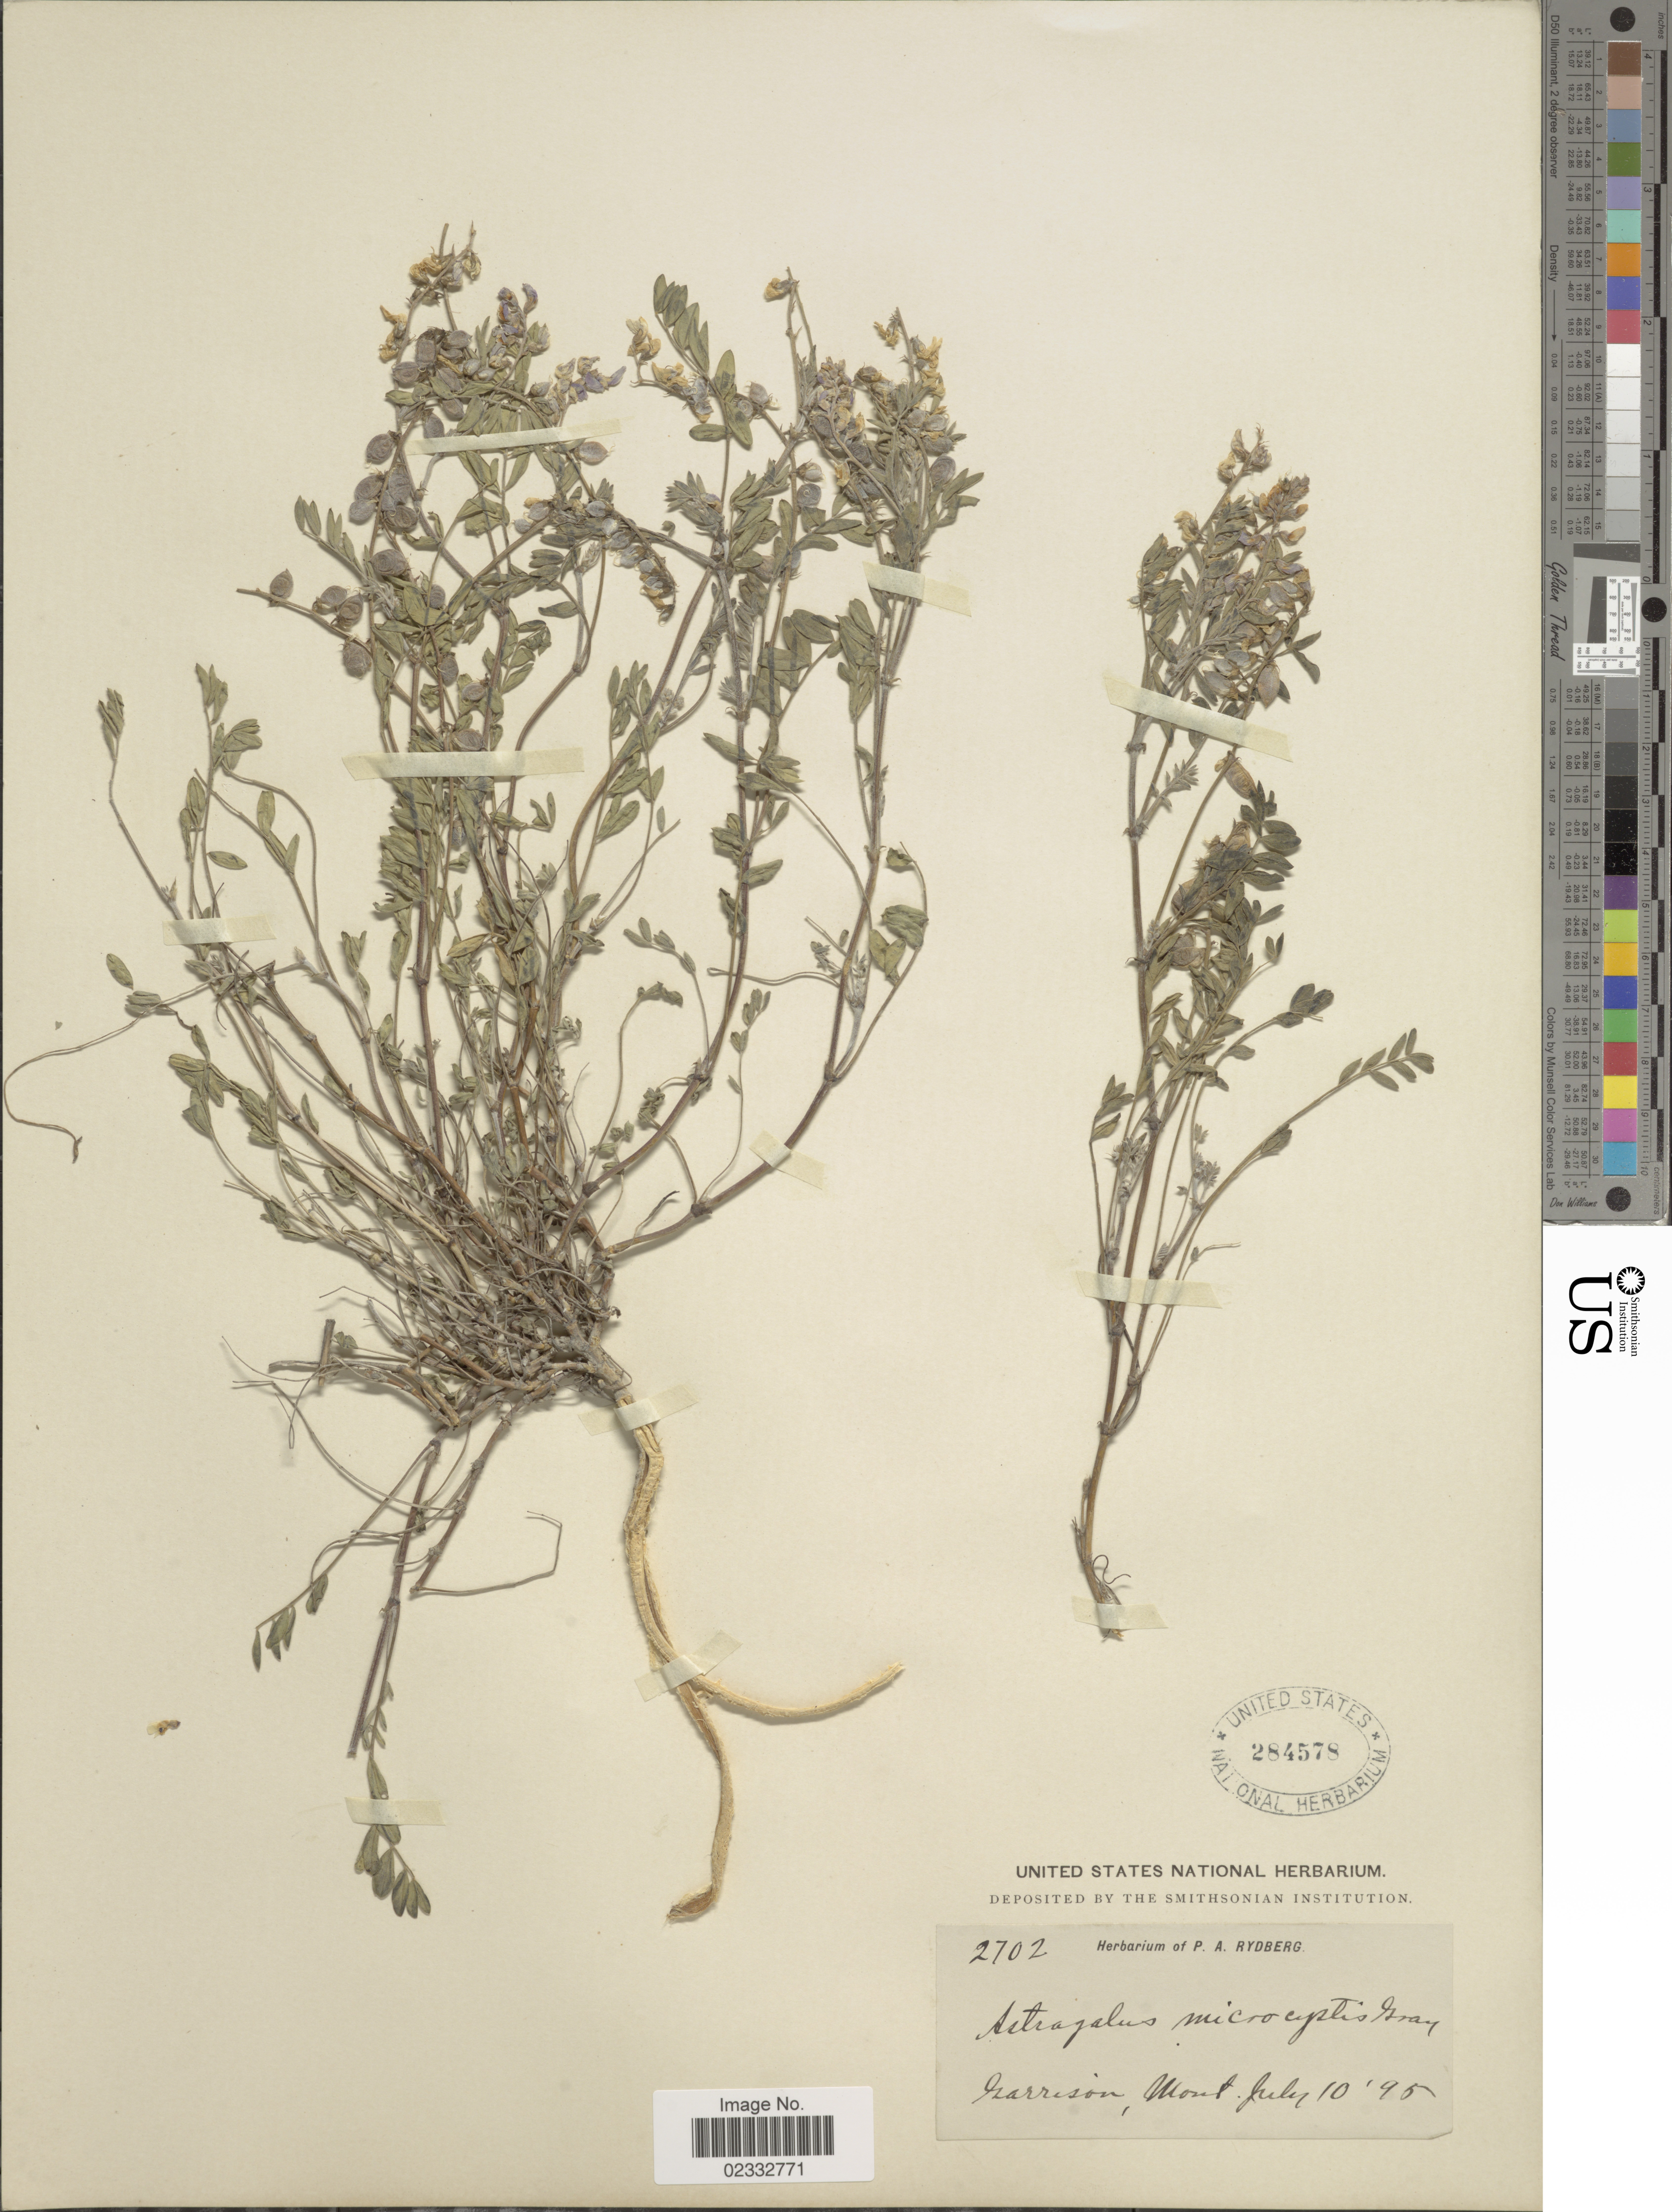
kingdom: Plantae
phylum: Tracheophyta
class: Magnoliopsida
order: Fabales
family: Fabaceae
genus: Astragalus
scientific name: Astragalus microcystis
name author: A. Gray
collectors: ex herb. P. A. Rydberg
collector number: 2702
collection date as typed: Transcribed d/m/y: 10/7/95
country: United States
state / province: Montana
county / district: Powell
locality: Garrison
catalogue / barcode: US 284578